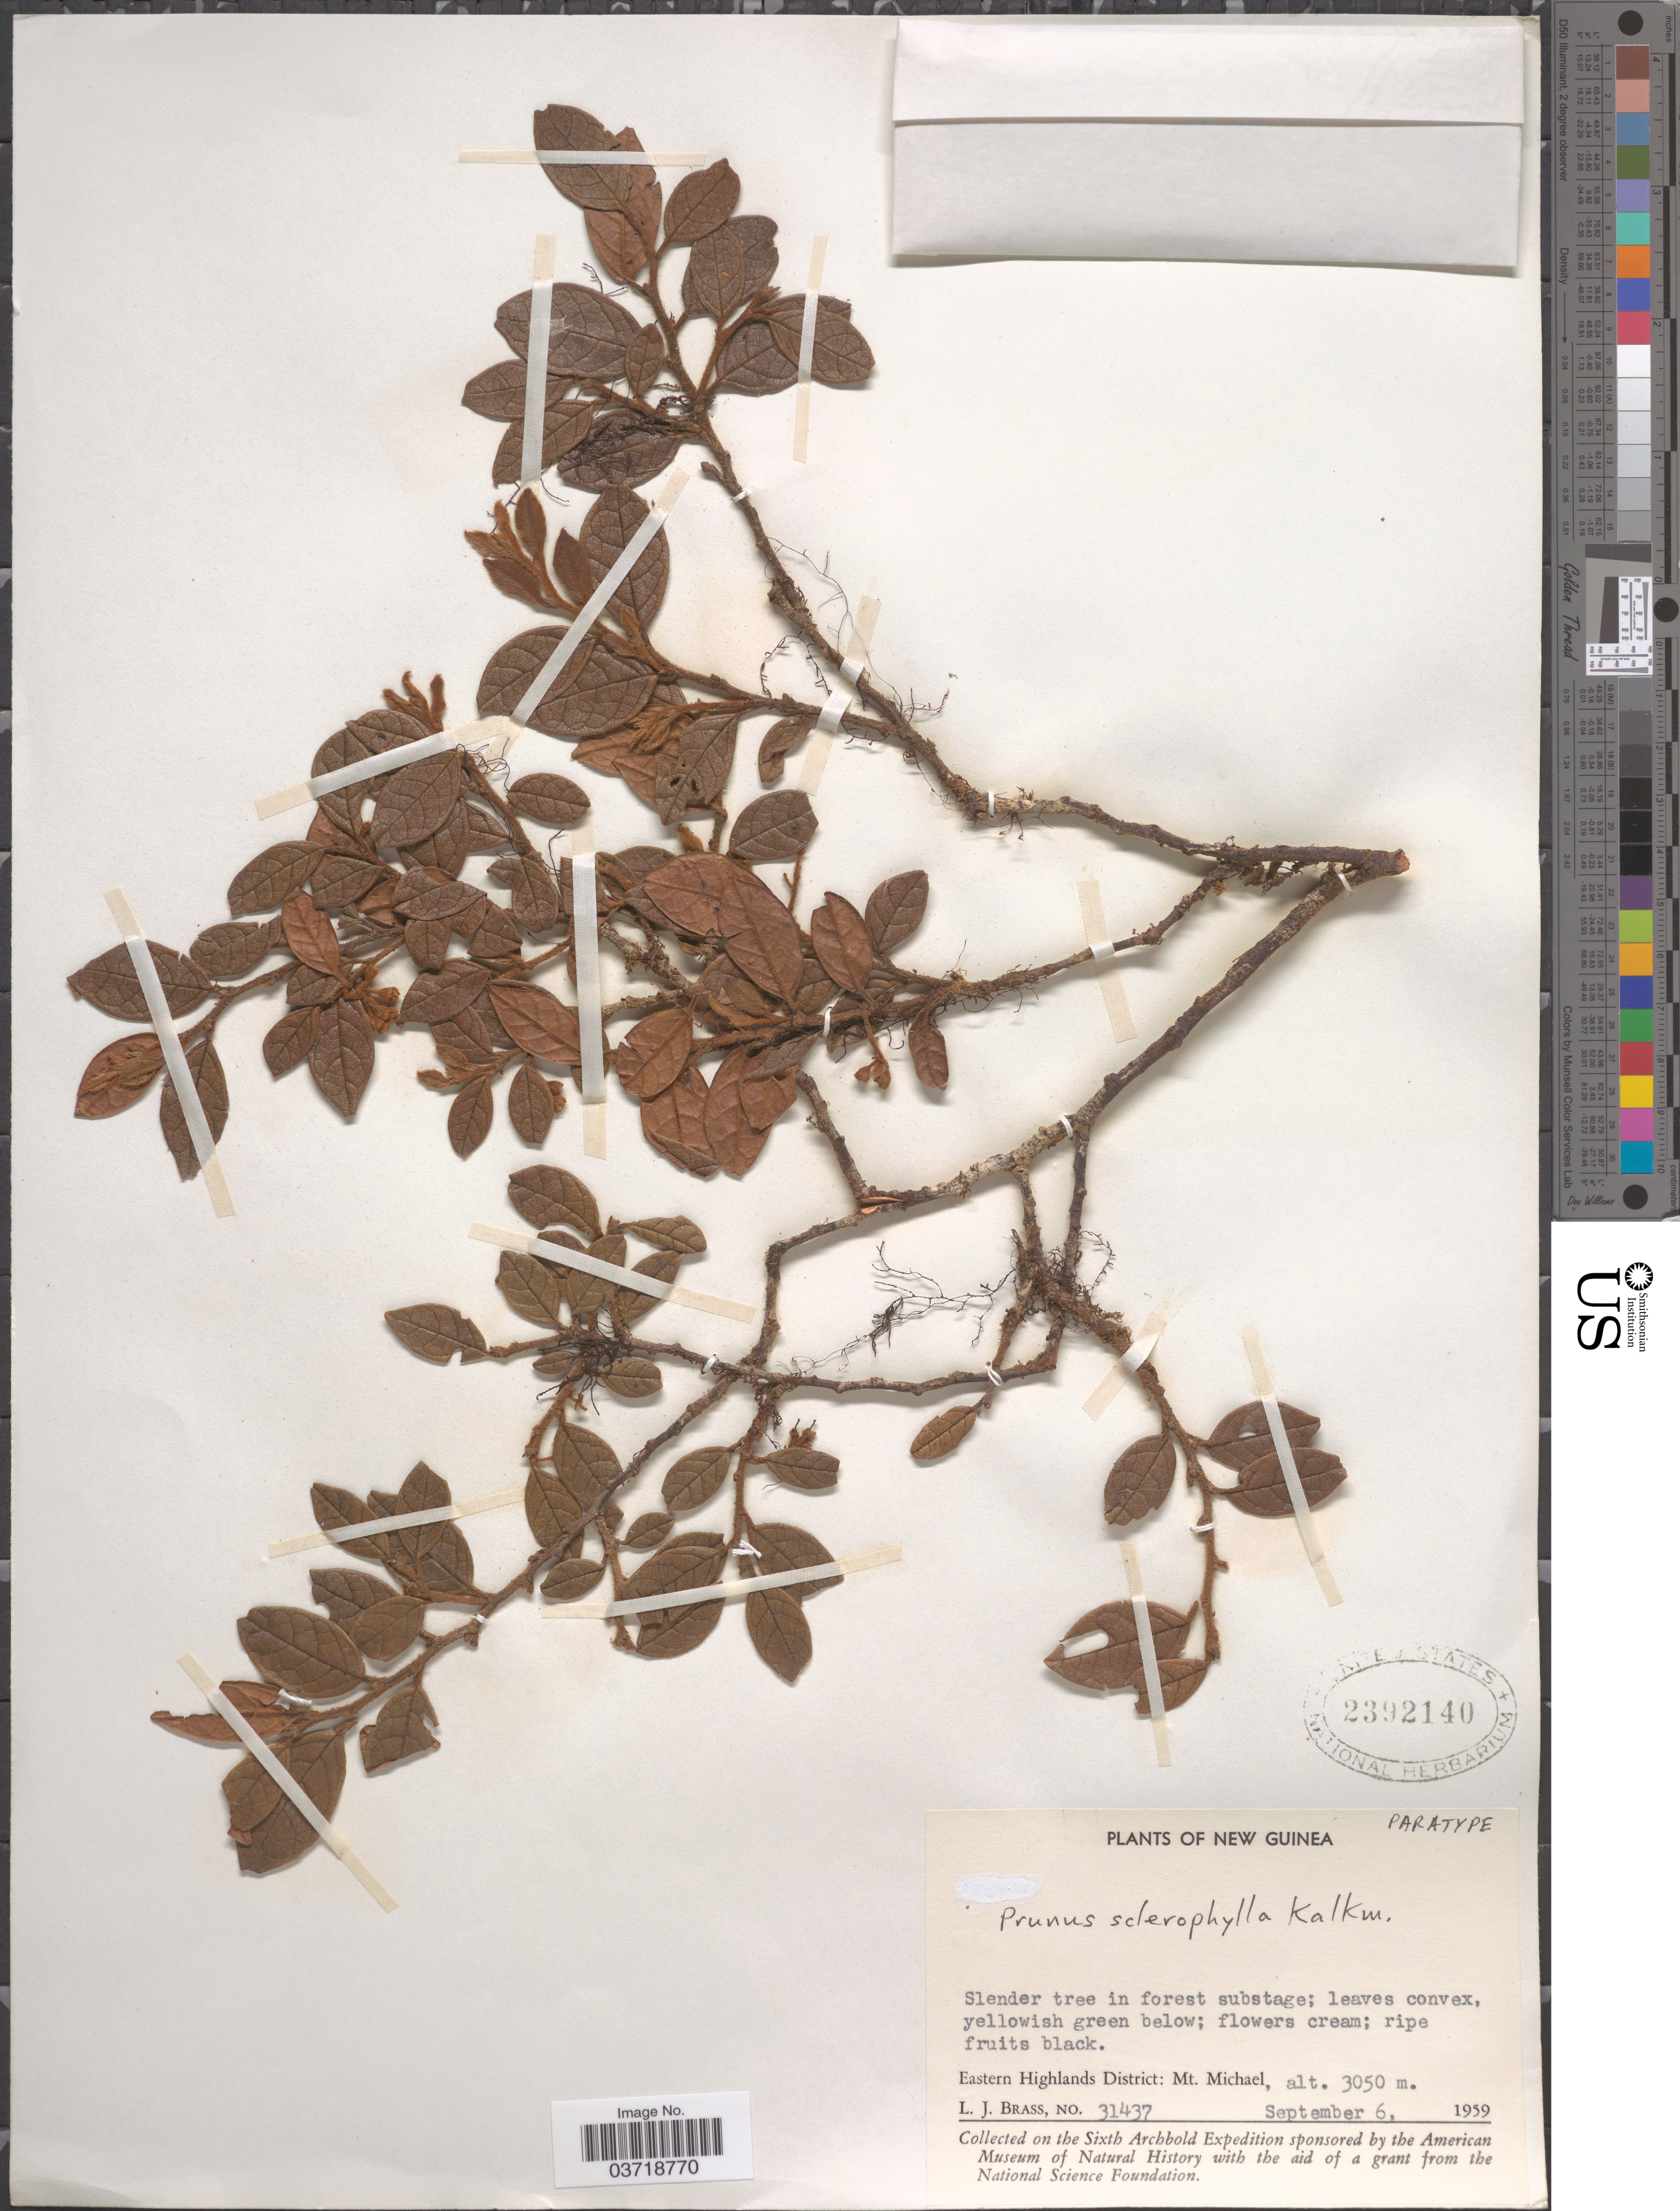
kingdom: Plantae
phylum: Tracheophyta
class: Magnoliopsida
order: Rosales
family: Rosaceae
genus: Prunus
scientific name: Prunus sclerophylla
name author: Kalkman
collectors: L. J. Brass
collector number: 31437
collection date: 1959-09-06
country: Papua New Guinea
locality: New Guinea. Eastern Highlands District: Mt. Michael.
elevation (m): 3050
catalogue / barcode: US 2392140